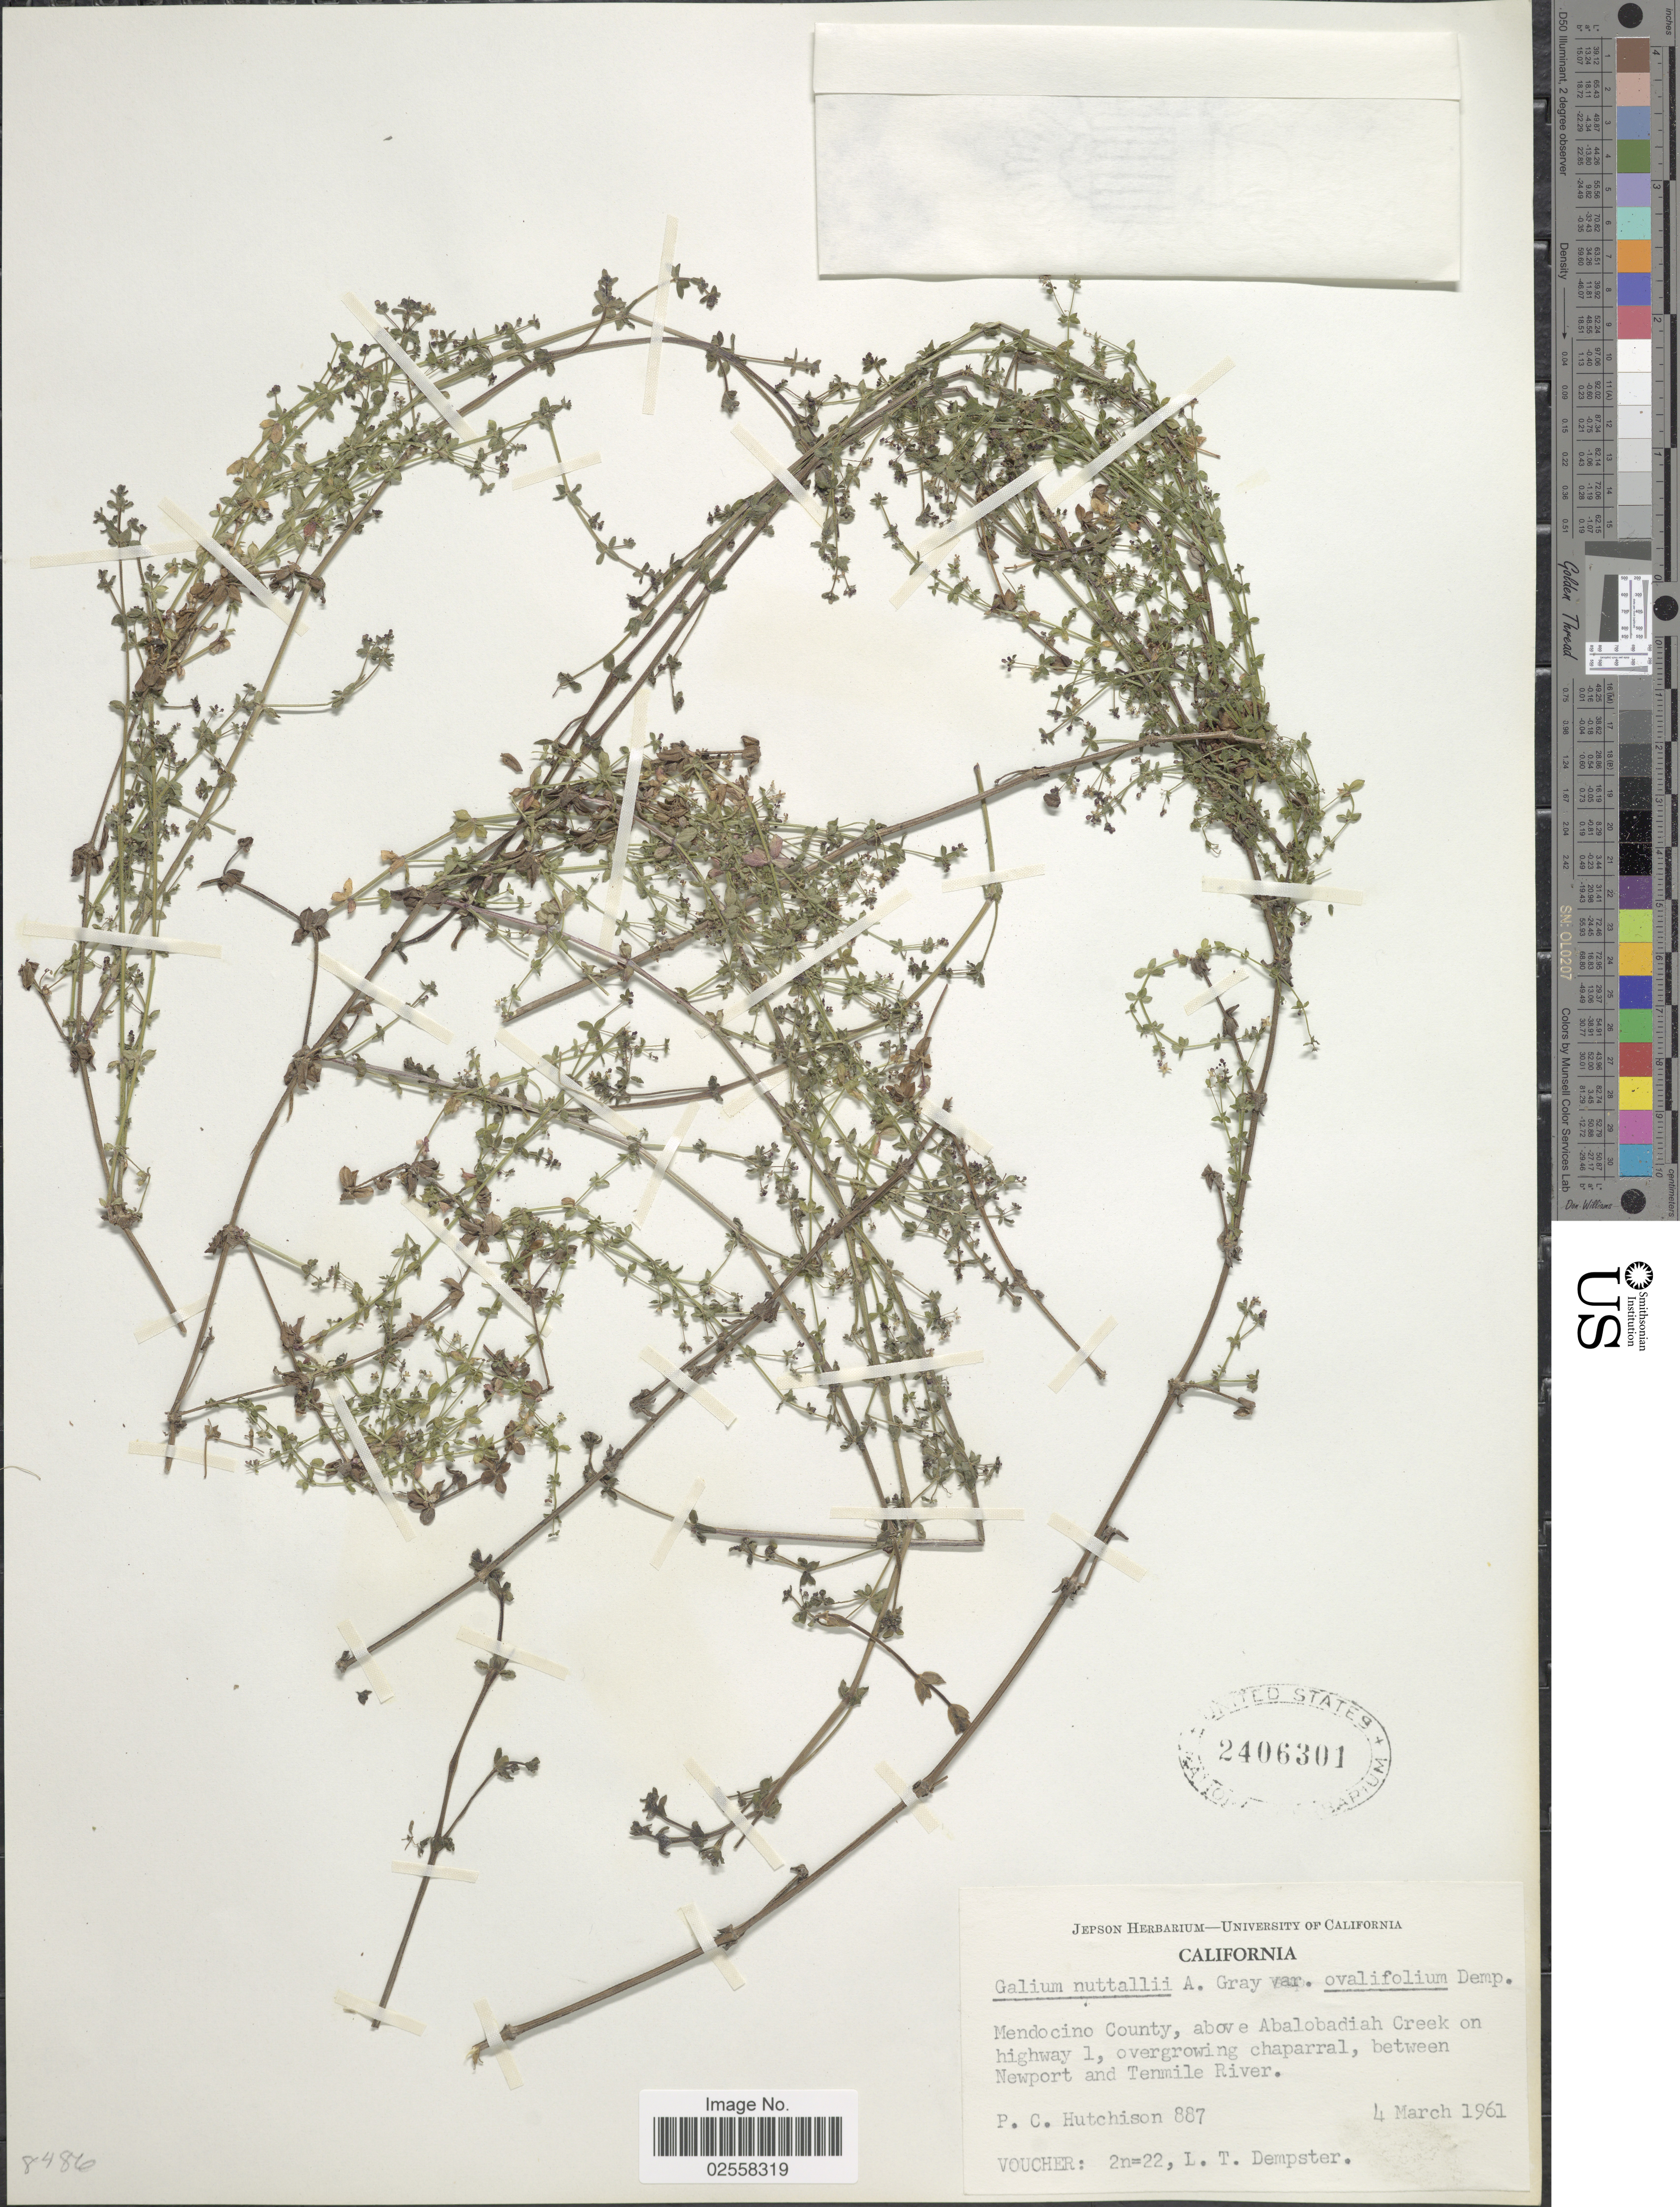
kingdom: Plantae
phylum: Tracheophyta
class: Magnoliopsida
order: Gentianales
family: Rubiaceae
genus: Galium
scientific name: Galium nuttallii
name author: A. Gray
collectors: P. C. Hutchison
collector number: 887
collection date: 1961-03-04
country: United States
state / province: California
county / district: Mendocino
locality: Mendocino County, above Abalobadiah Creek on highway 1, between Newport and Tenmile River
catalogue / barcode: US 2406301